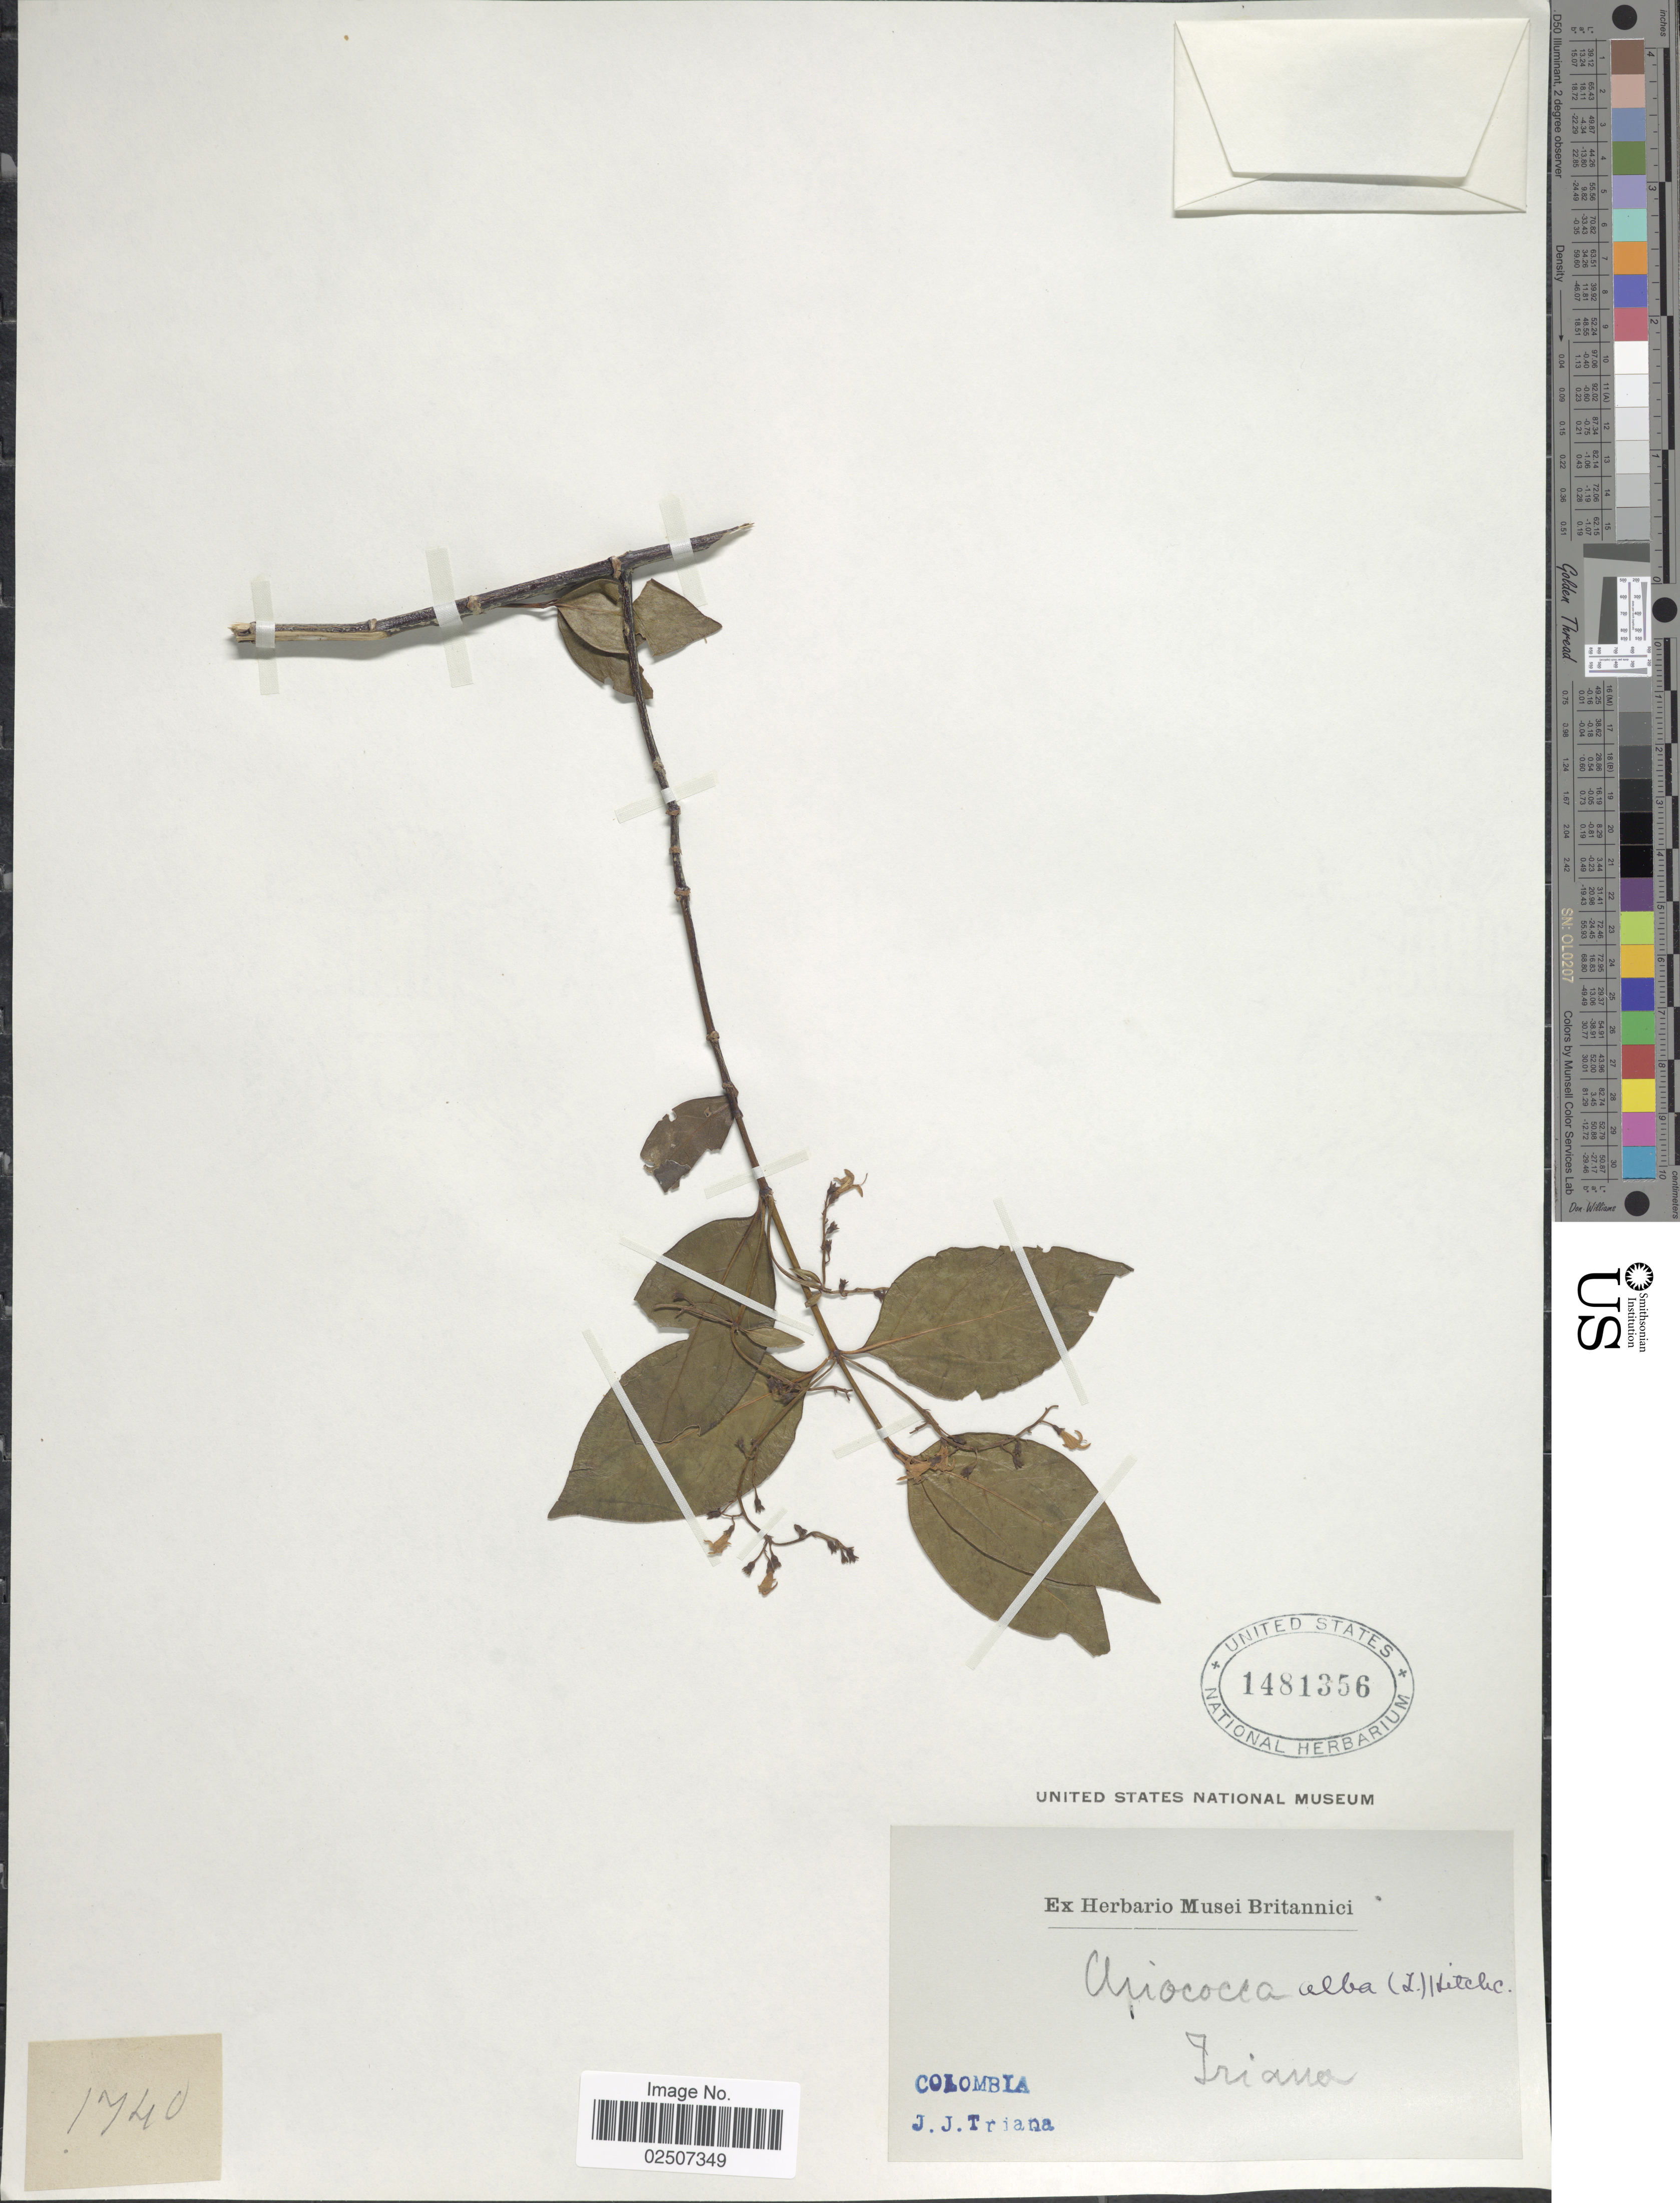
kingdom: Plantae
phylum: Tracheophyta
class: Magnoliopsida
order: Gentianales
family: Rubiaceae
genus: Chiococca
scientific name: Chiococca alba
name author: (L.) Hitchc.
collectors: J. J. Triana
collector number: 1740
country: Colombia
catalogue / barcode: US 1481356